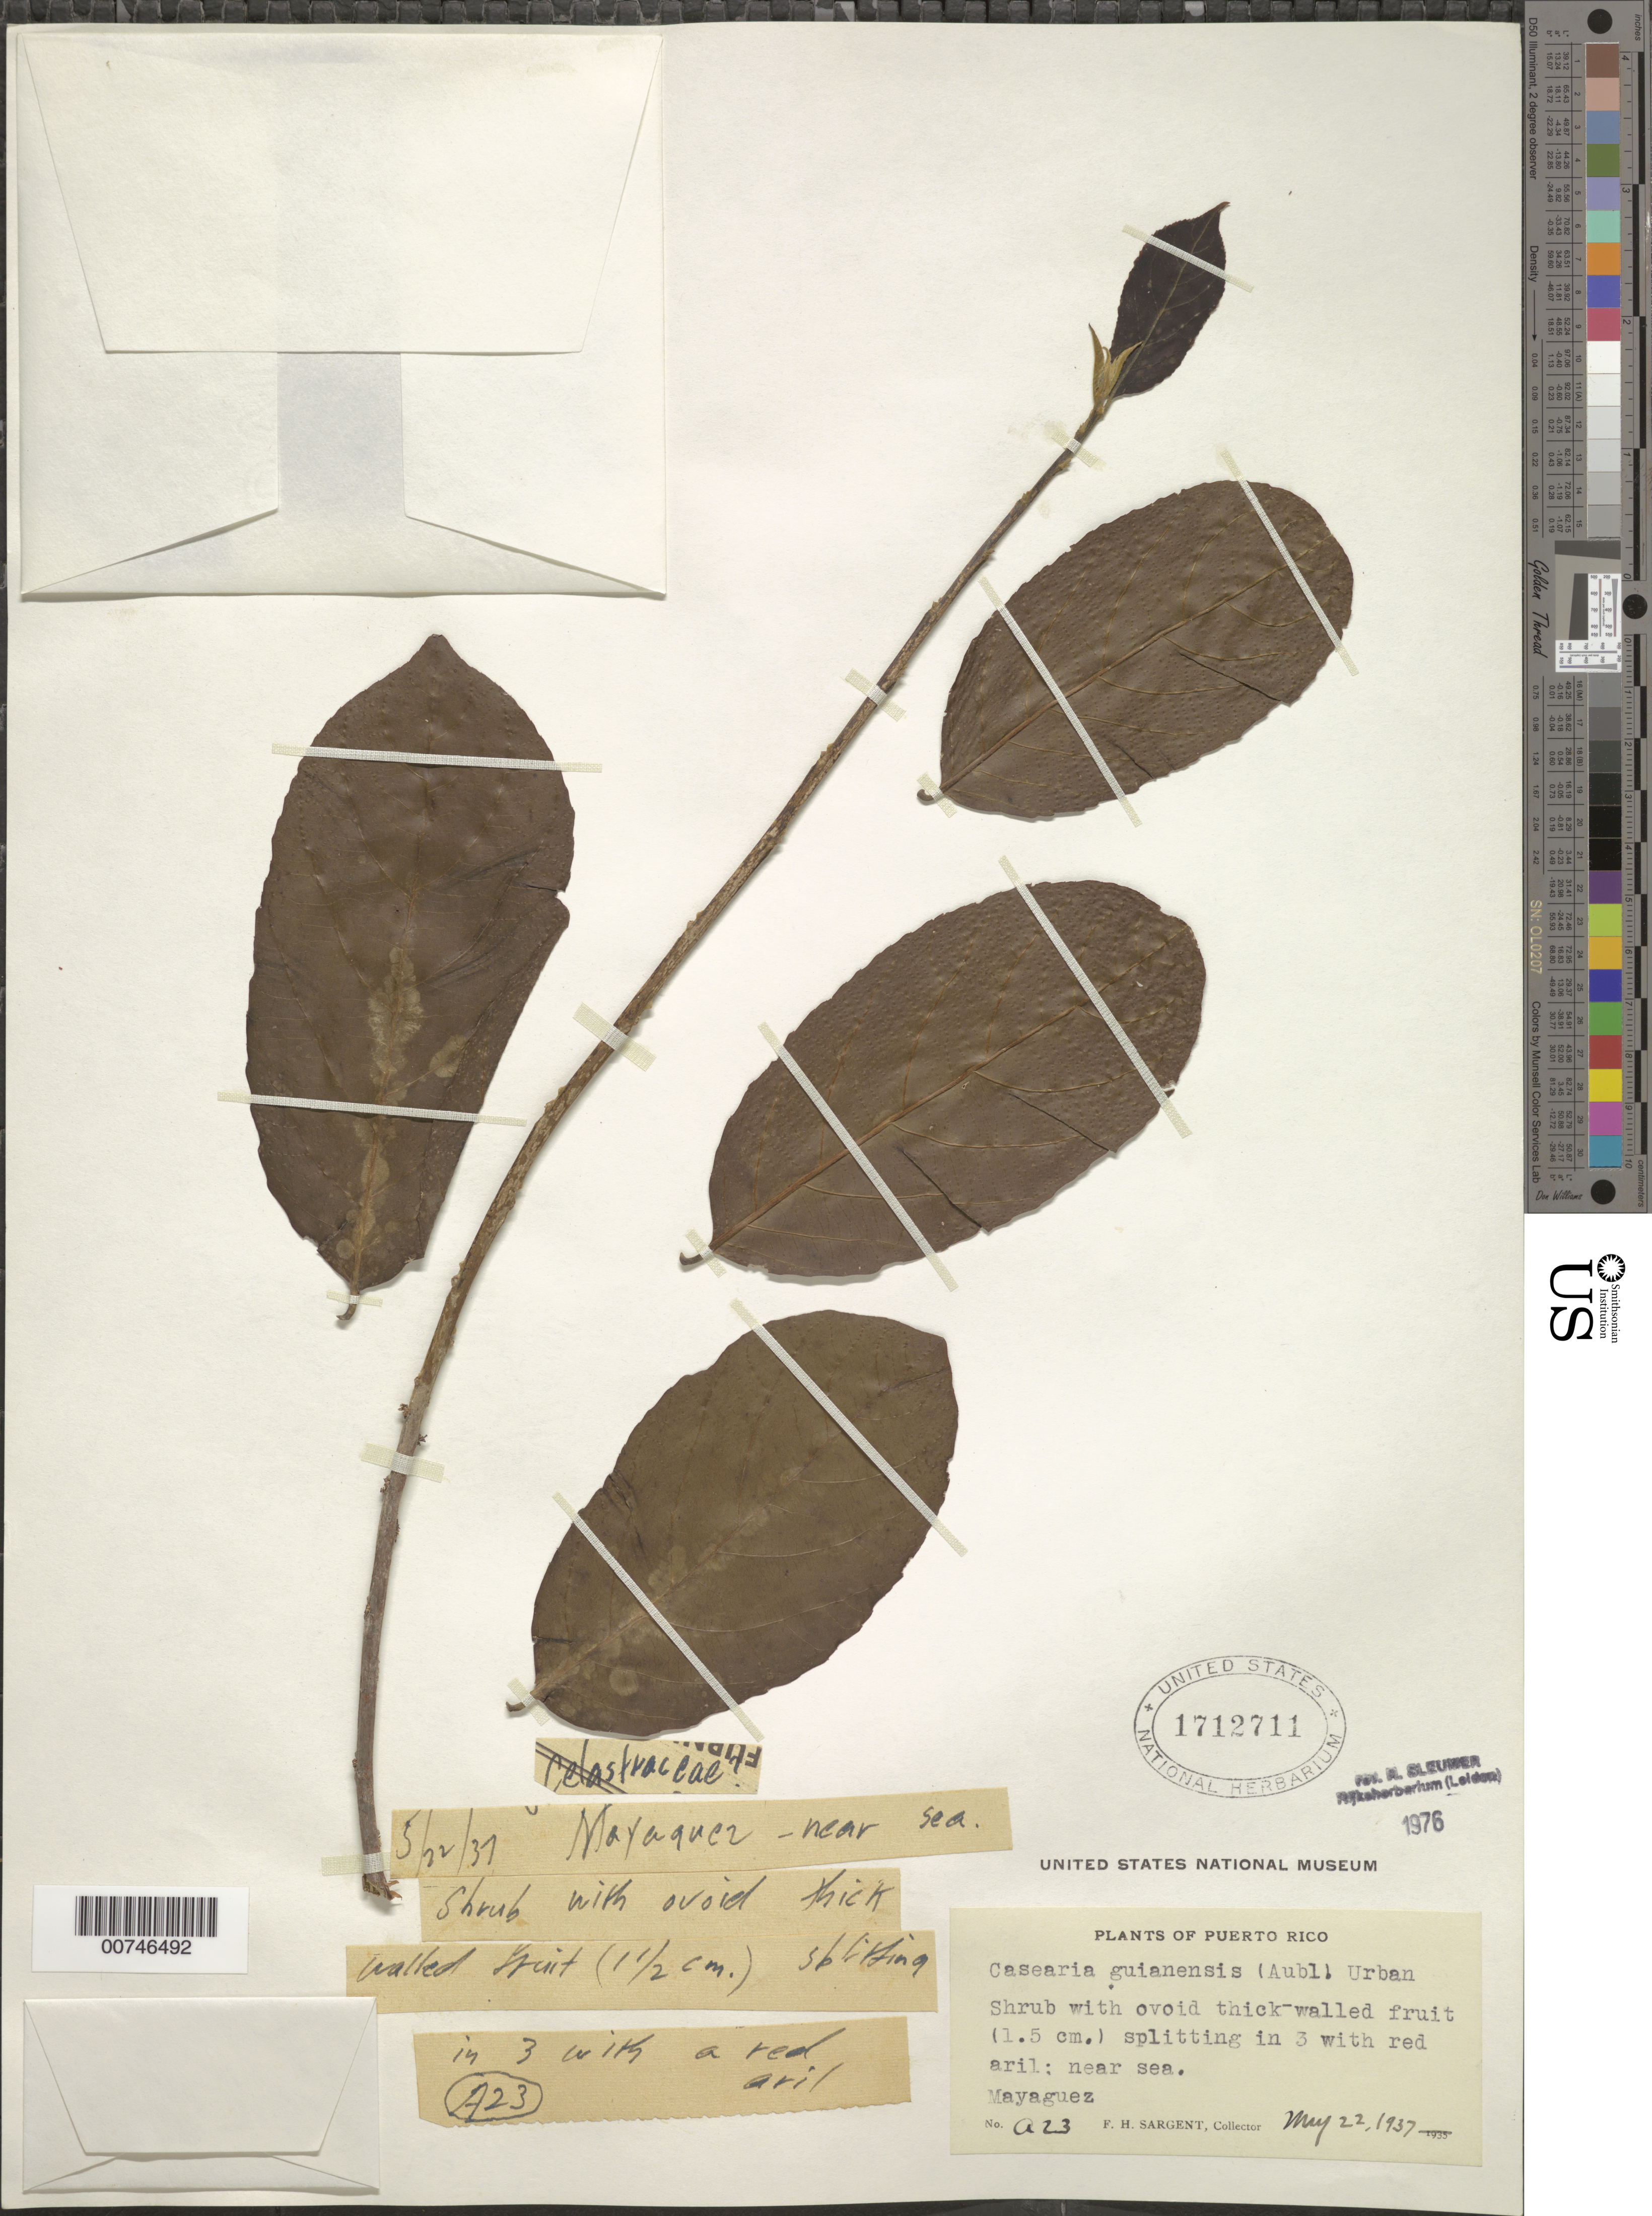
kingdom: Plantae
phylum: Tracheophyta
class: Magnoliopsida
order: Malpighiales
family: Salicaceae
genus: Casearia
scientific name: Casearia guianensis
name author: (Aubl.) Urb.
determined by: Sleumer, H. O.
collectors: F. H. Sargent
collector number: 23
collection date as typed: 22 May 1937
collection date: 1937-05-22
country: Puerto Rico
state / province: Mayagüez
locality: Near sea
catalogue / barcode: US 1712711